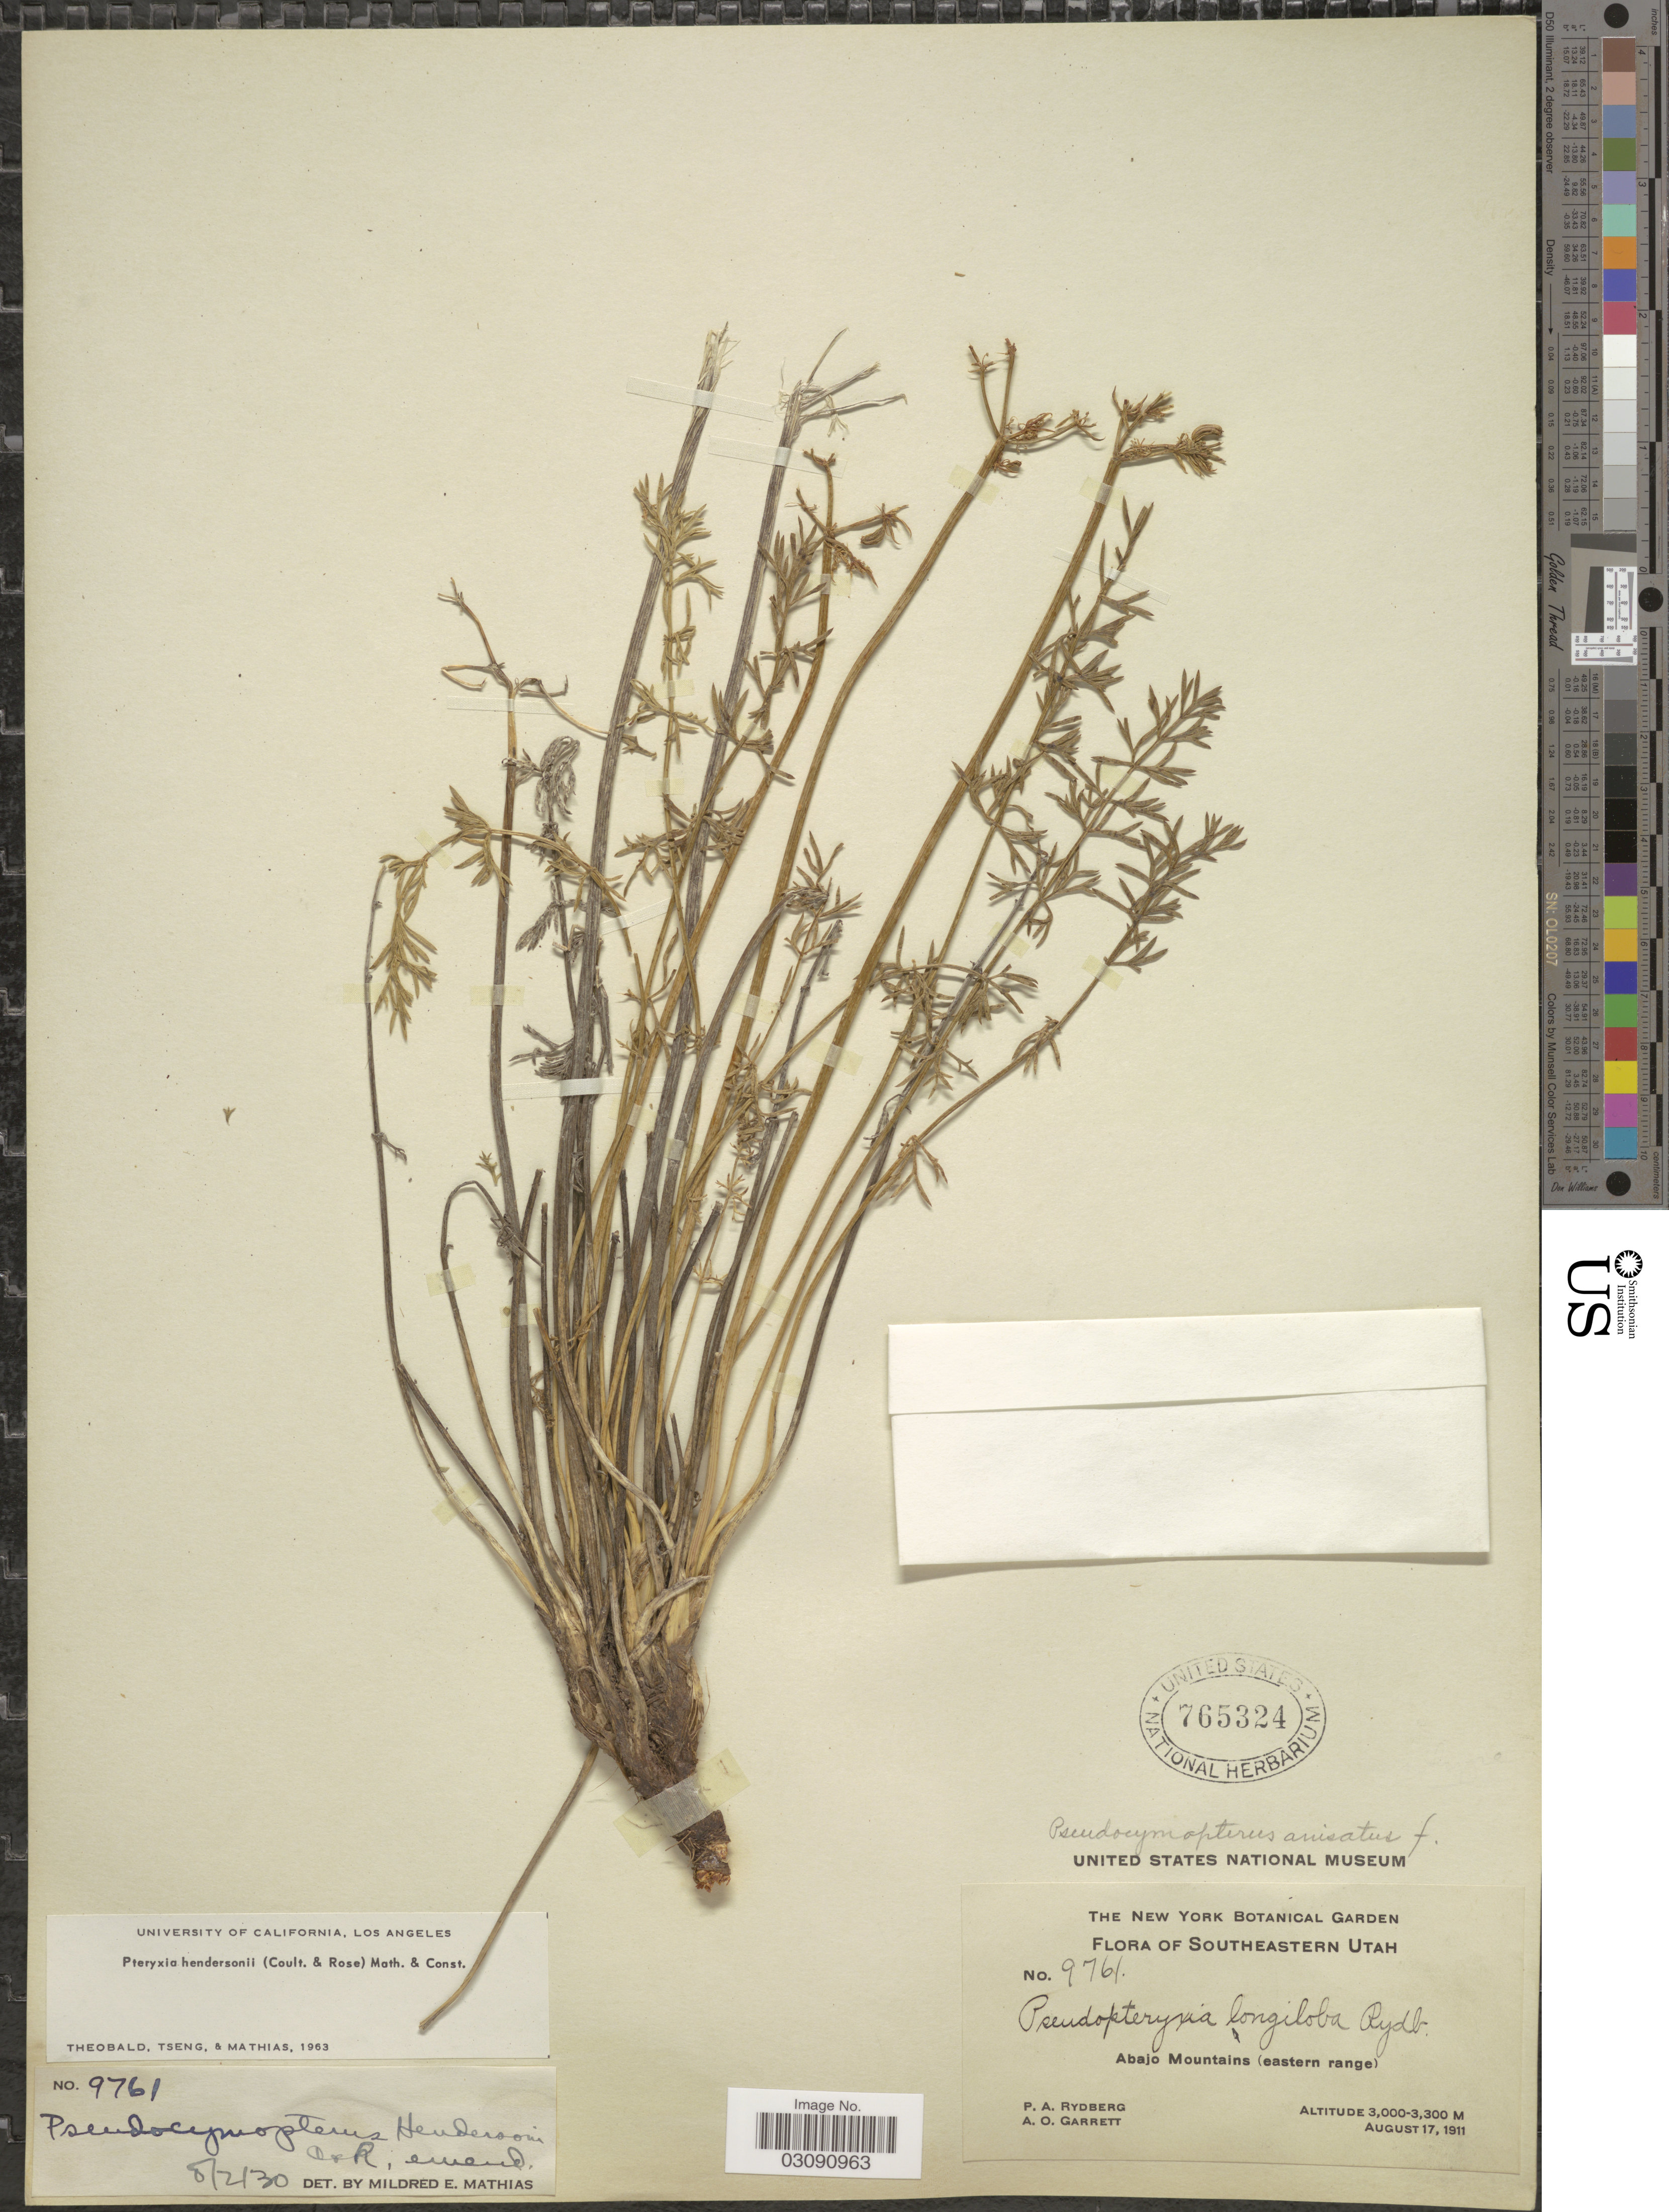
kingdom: Plantae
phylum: Tracheophyta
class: Magnoliopsida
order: Apiales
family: Apiaceae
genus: Pteryxia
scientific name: Pteryxia hendersonii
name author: (J.M. Coult. & Rose) Mathias & Constance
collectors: P. A. Rydberg & A. O. Garrett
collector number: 9761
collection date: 1911-08-17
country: United States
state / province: Utah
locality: Southeastern Utah, Abajo Mountains (eastern range).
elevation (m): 3000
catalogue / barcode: US 765324